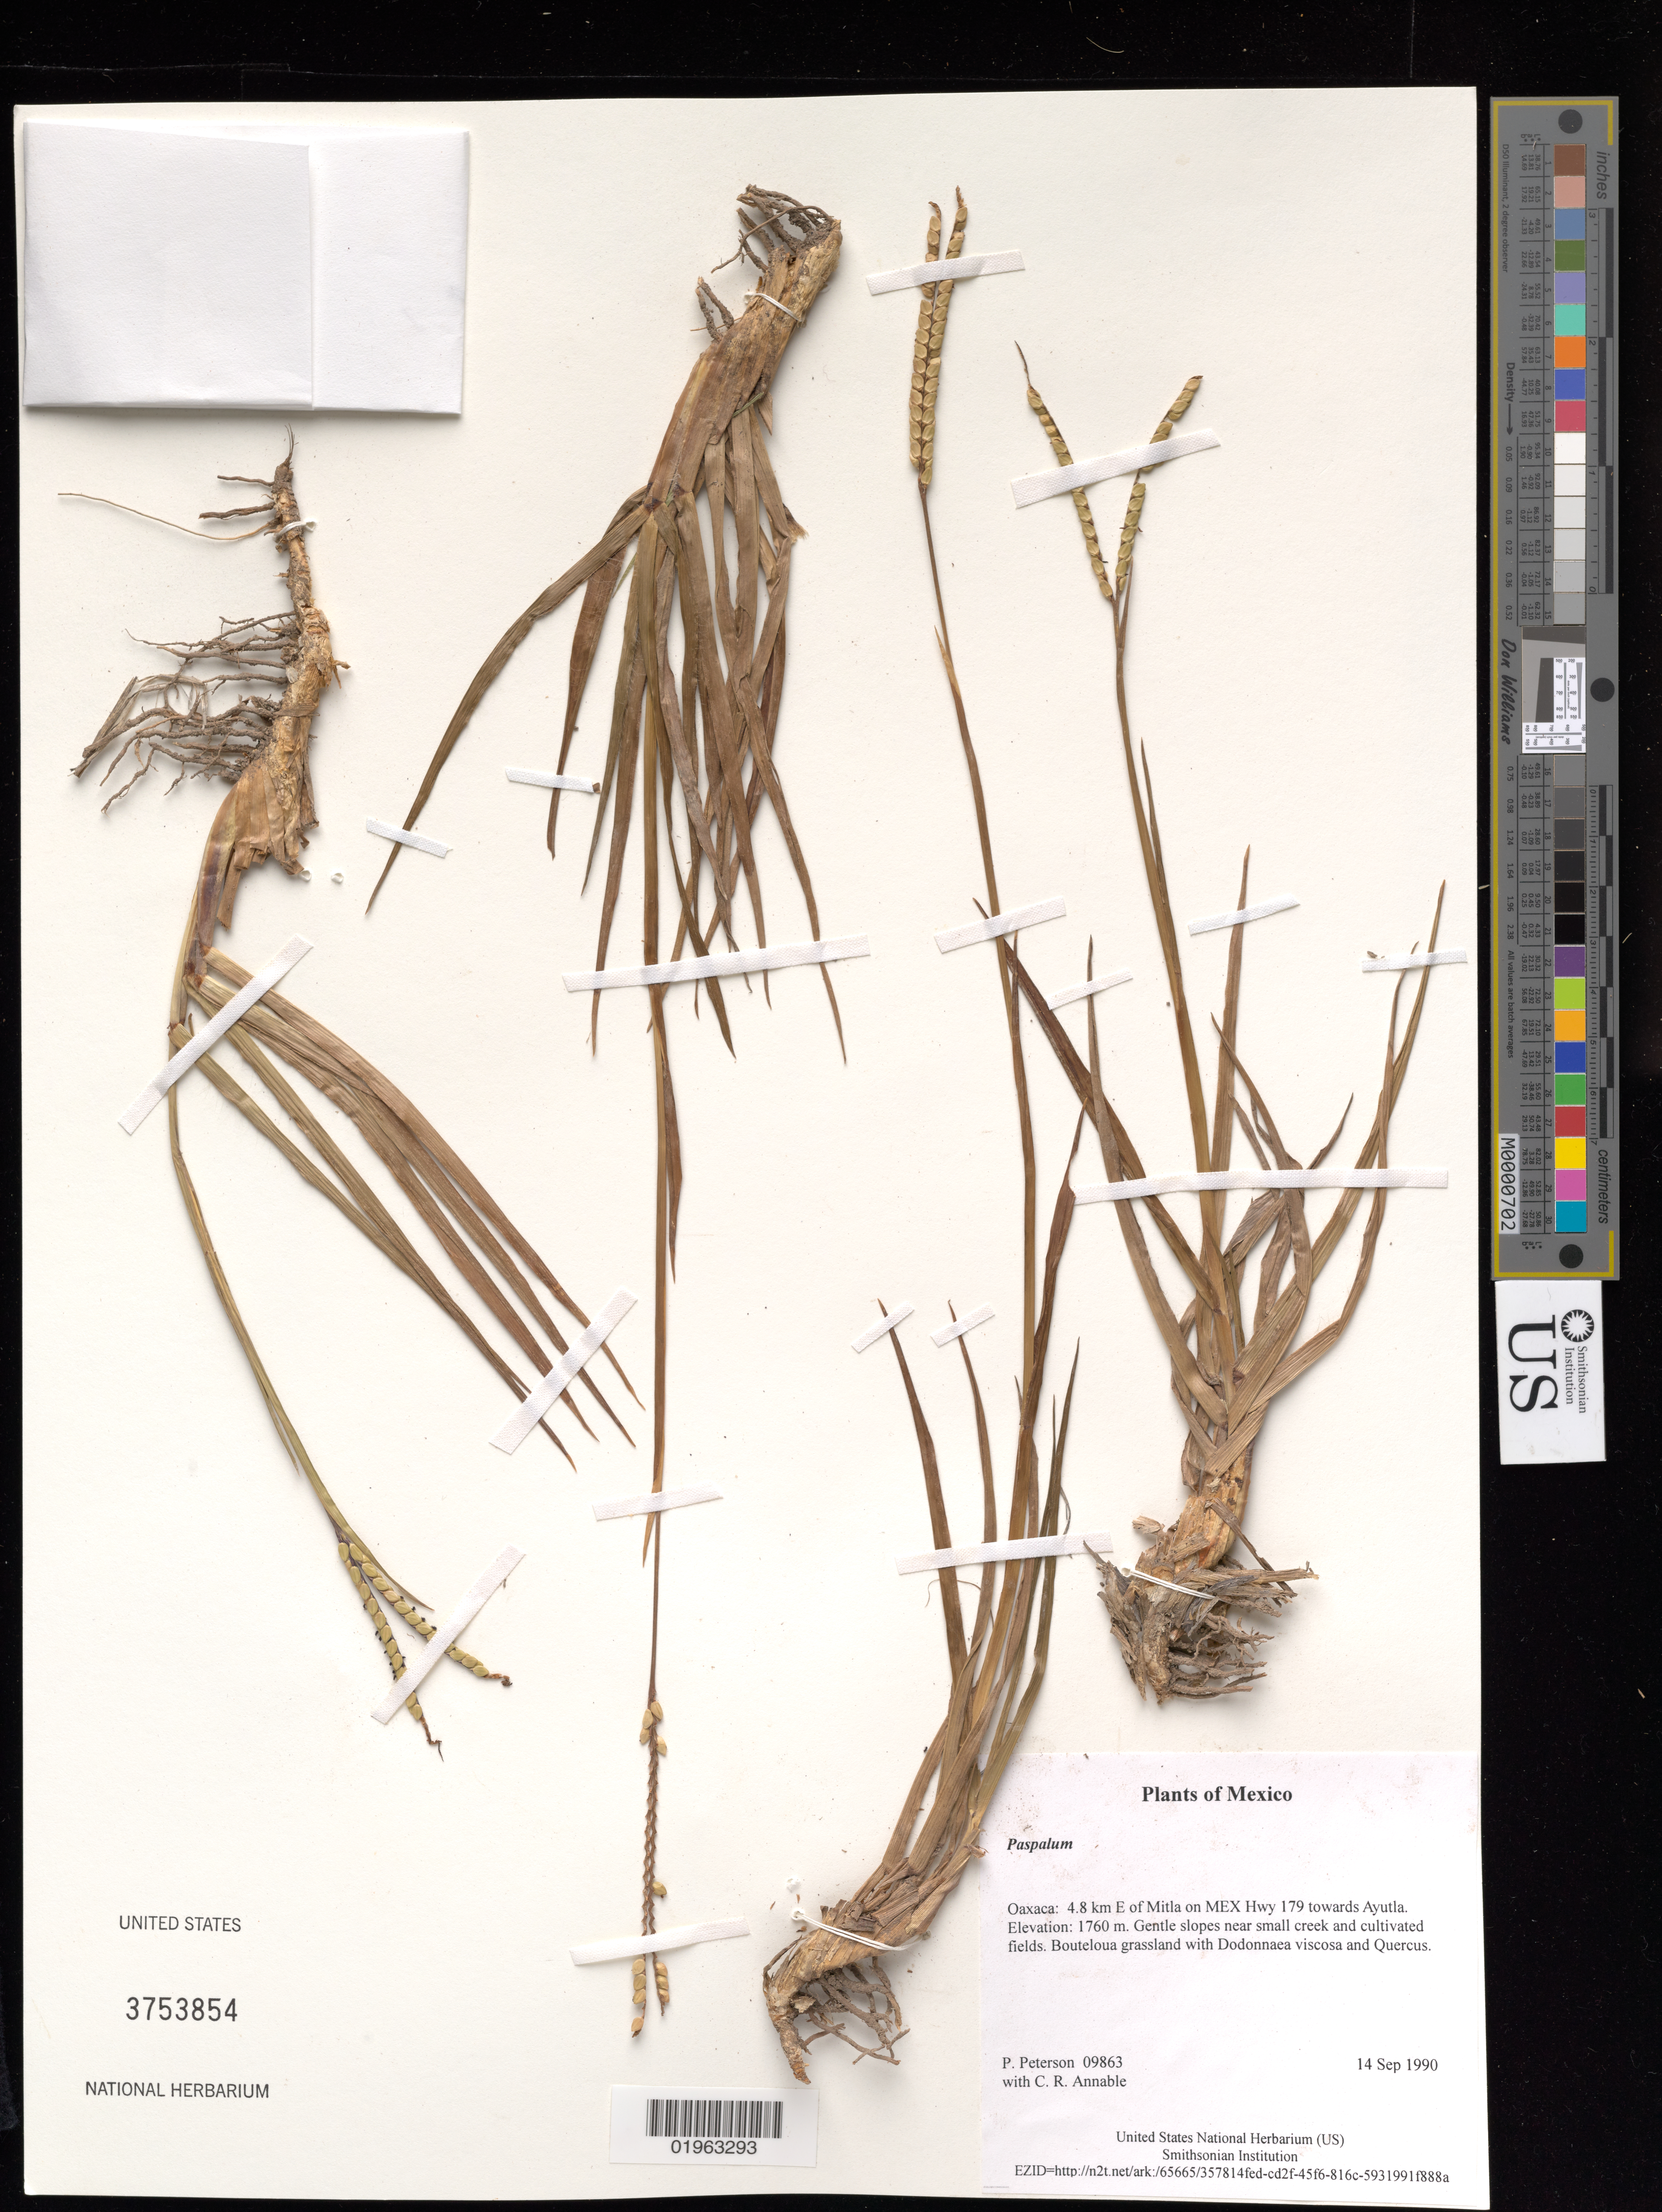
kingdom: Plantae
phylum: Tracheophyta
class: Liliopsida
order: Poales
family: Poaceae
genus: Paspalum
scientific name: Paspalum sp.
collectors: P. M. Peterson & C. R. Annable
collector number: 09863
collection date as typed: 14 Sep 1990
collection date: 1990-09-14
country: Mexico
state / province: Oaxaca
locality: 4.8 km E of Mitla on MEX Hwy 179 towards Ayutla.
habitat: Gentle slopes near small creek and cultivated fields. Bouteloua grassland with Dodonnaea viscosa and Quercus.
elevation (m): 1760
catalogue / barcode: US 3753854